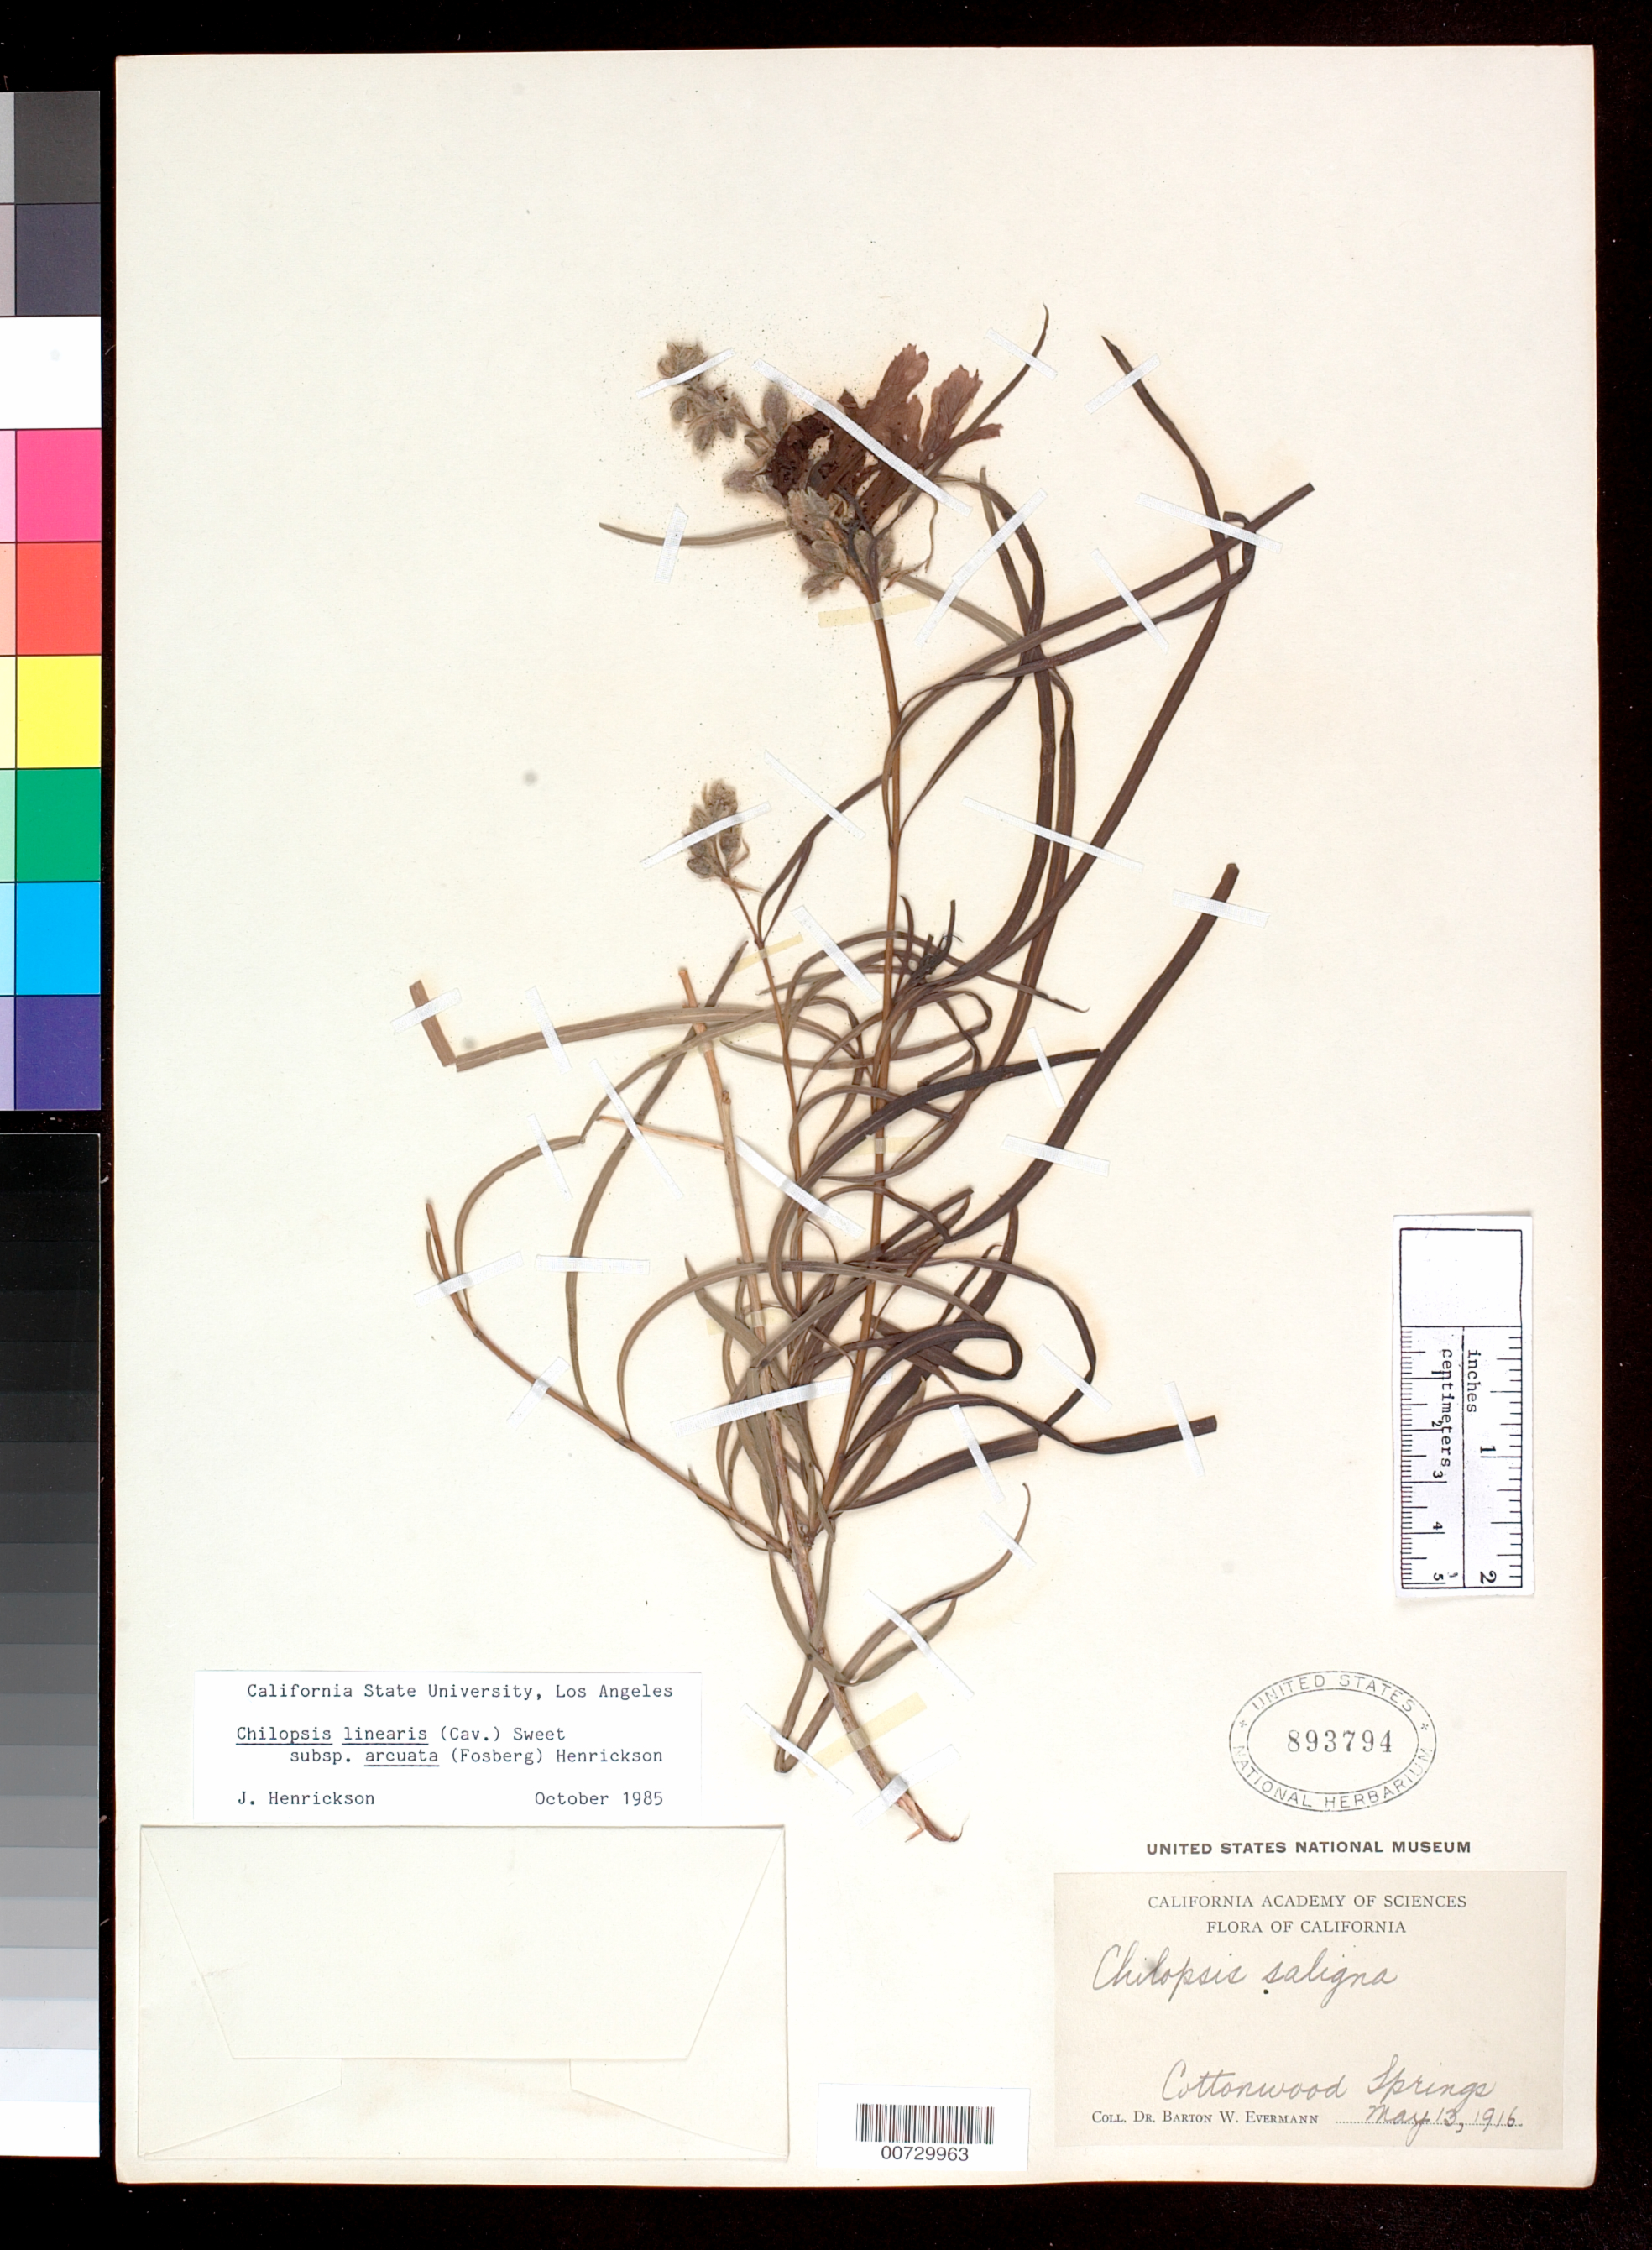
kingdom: Plantae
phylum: Tracheophyta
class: Magnoliopsida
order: Lamiales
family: Bignoniaceae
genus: Chilopsis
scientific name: Chilopsis linearis subsp. arcuata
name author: (Fosberg) Henrickson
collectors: B. W. Evermann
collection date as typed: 13 May 1916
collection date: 1916-05-13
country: United States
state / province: California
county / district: Riverside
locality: Cottonwood Springs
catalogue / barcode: US 893794